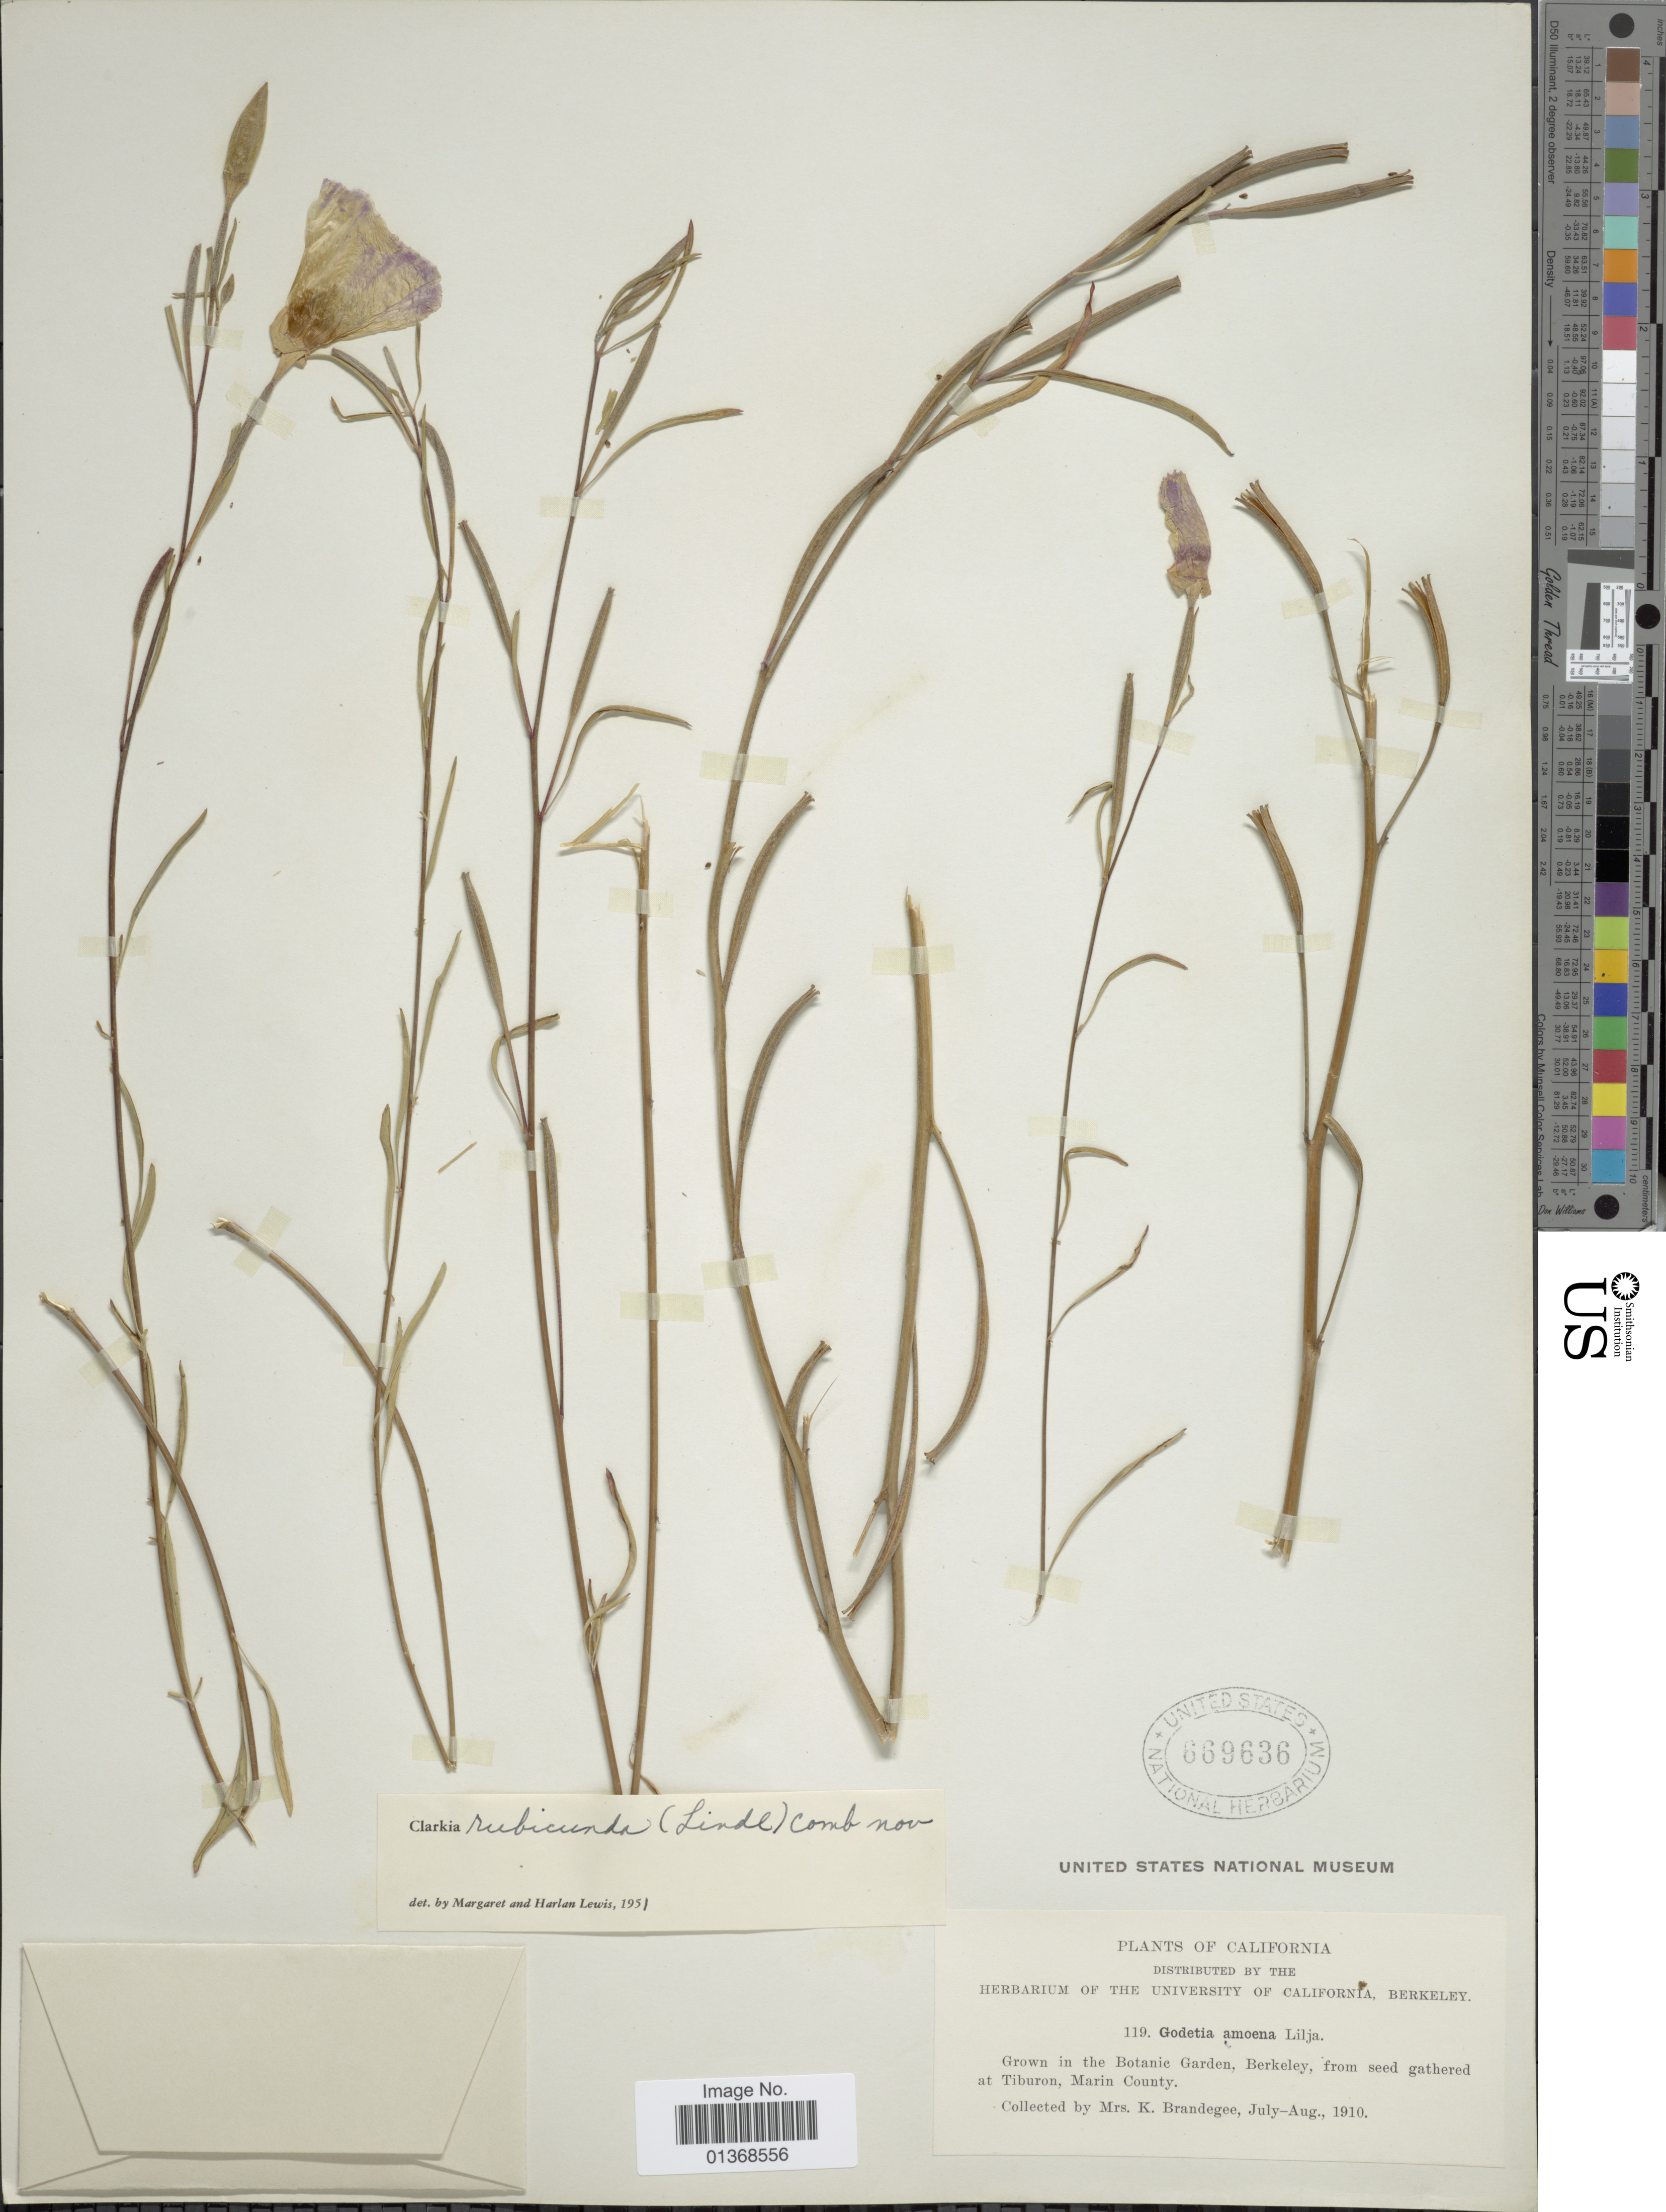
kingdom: Plantae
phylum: Tracheophyta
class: Magnoliopsida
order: Myrtales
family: Onagraceae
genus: Clarkia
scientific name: Clarkia rubicunda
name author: (Lindl.) F. H. Lewis & M.R. Lewis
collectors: M. K. Brandegee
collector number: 119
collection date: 1910-07/1910-08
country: United States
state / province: California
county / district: Marin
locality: Botanic Garden, Berkeley, from seed gathered at Tiburon, Marin County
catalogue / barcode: US 669636